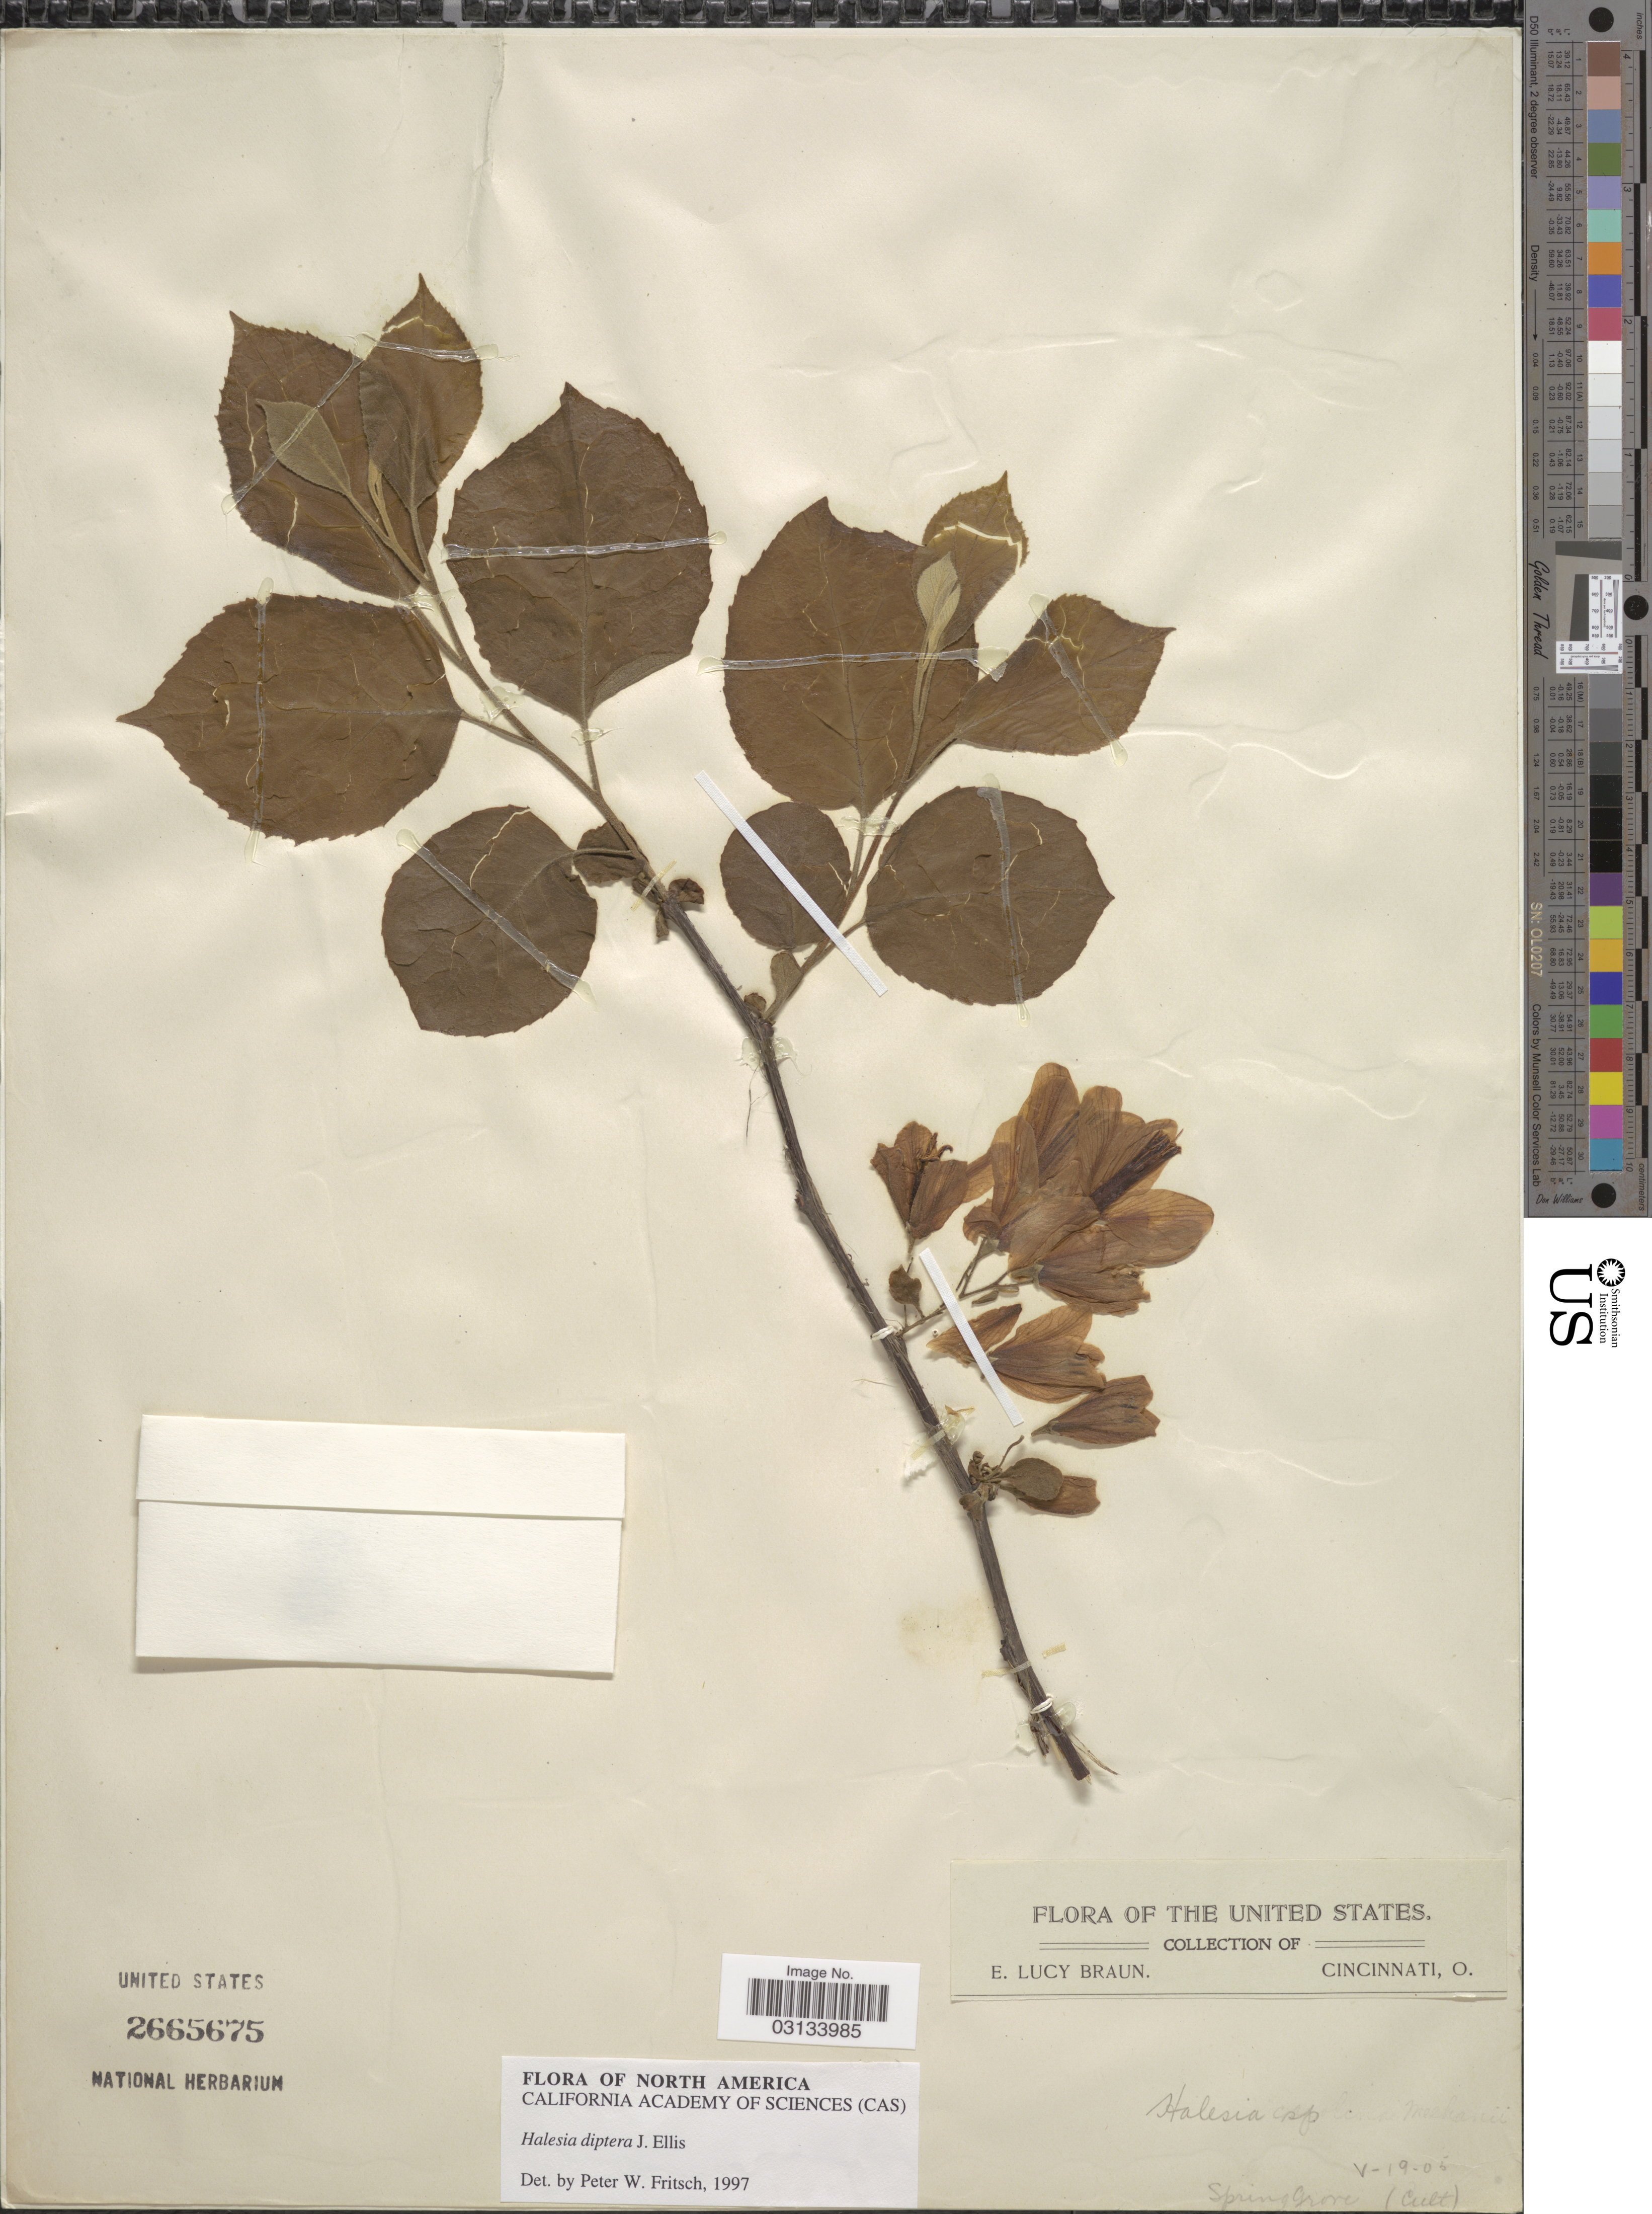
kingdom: Plantae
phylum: Tracheophyta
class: Magnoliopsida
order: Ericales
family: Styracaceae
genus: Halesia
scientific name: Halesia diptera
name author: J. Ellis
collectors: E. L. Braun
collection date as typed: Transcribed d/m/y: 19/5/5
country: United States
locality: Spring Grove.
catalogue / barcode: US 2665675